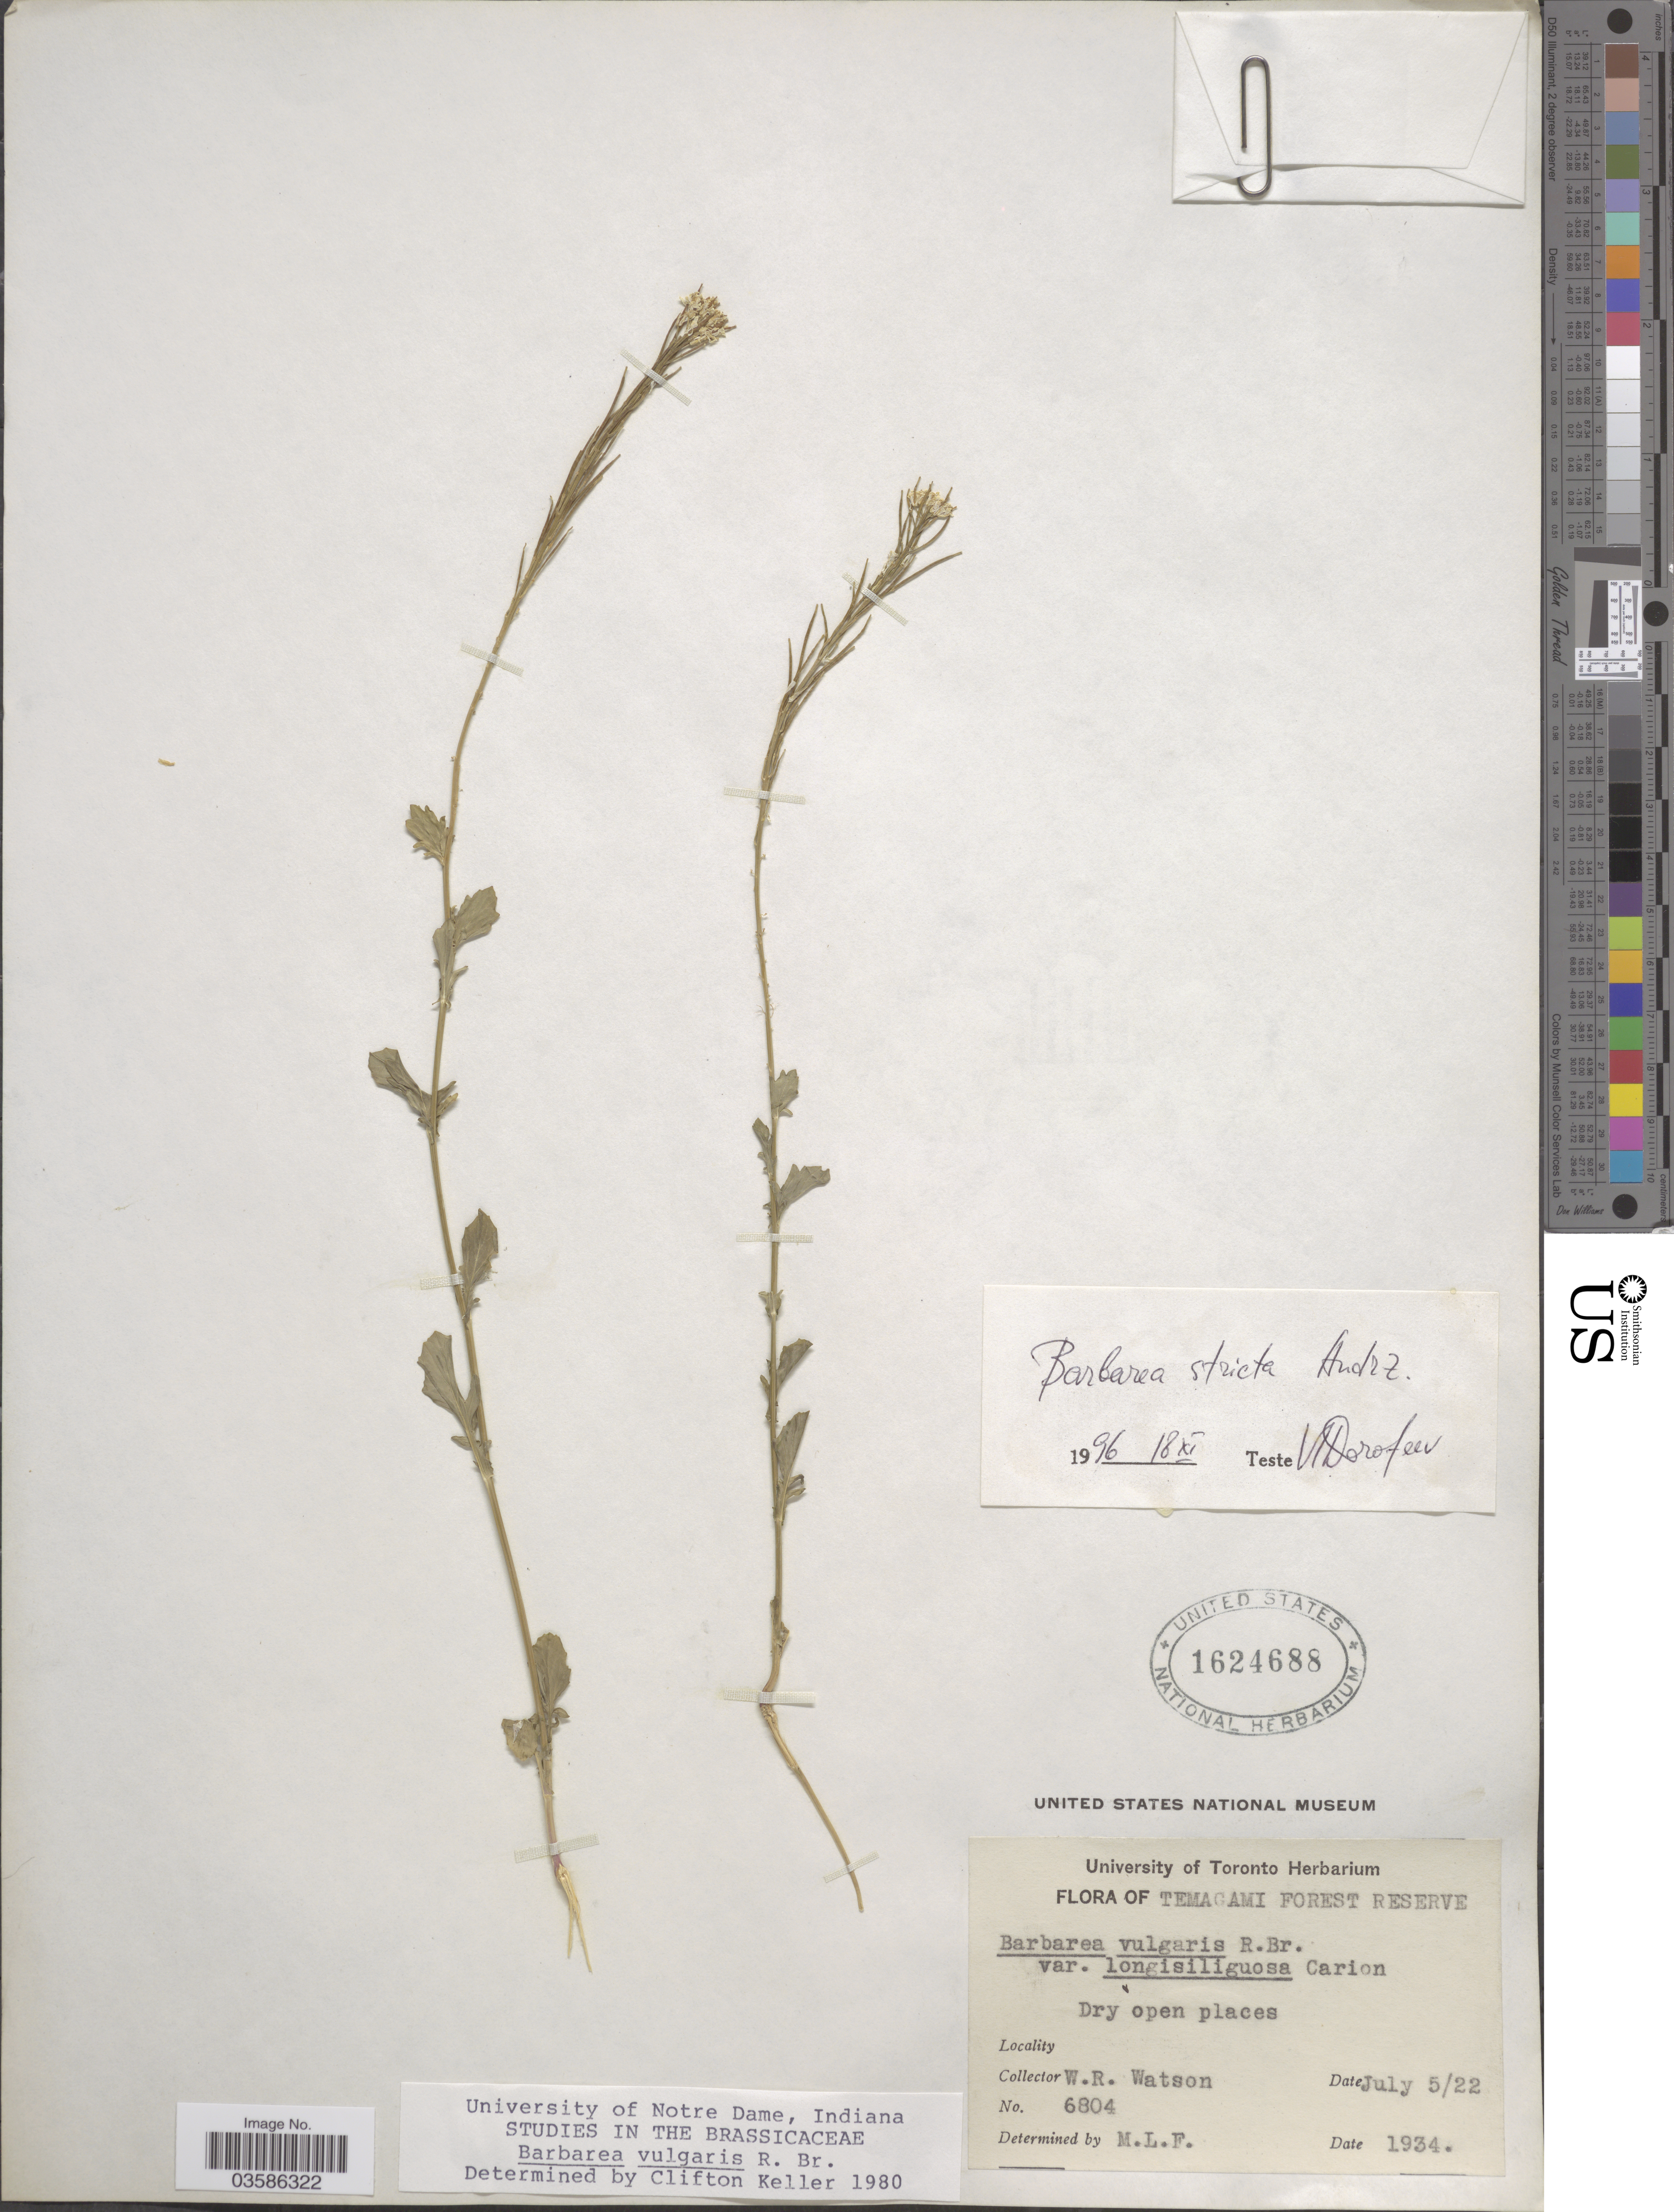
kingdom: Plantae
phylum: Tracheophyta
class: Magnoliopsida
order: Brassicales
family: Brassicaceae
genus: Barbarea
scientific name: Barbarea stricta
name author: Andrz.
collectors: W. R. Watson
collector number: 6804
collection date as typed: Transcribed d/m/y: 5/7/22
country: Canada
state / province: Ontario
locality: Temagami Forest Reserve.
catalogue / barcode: US 1624688